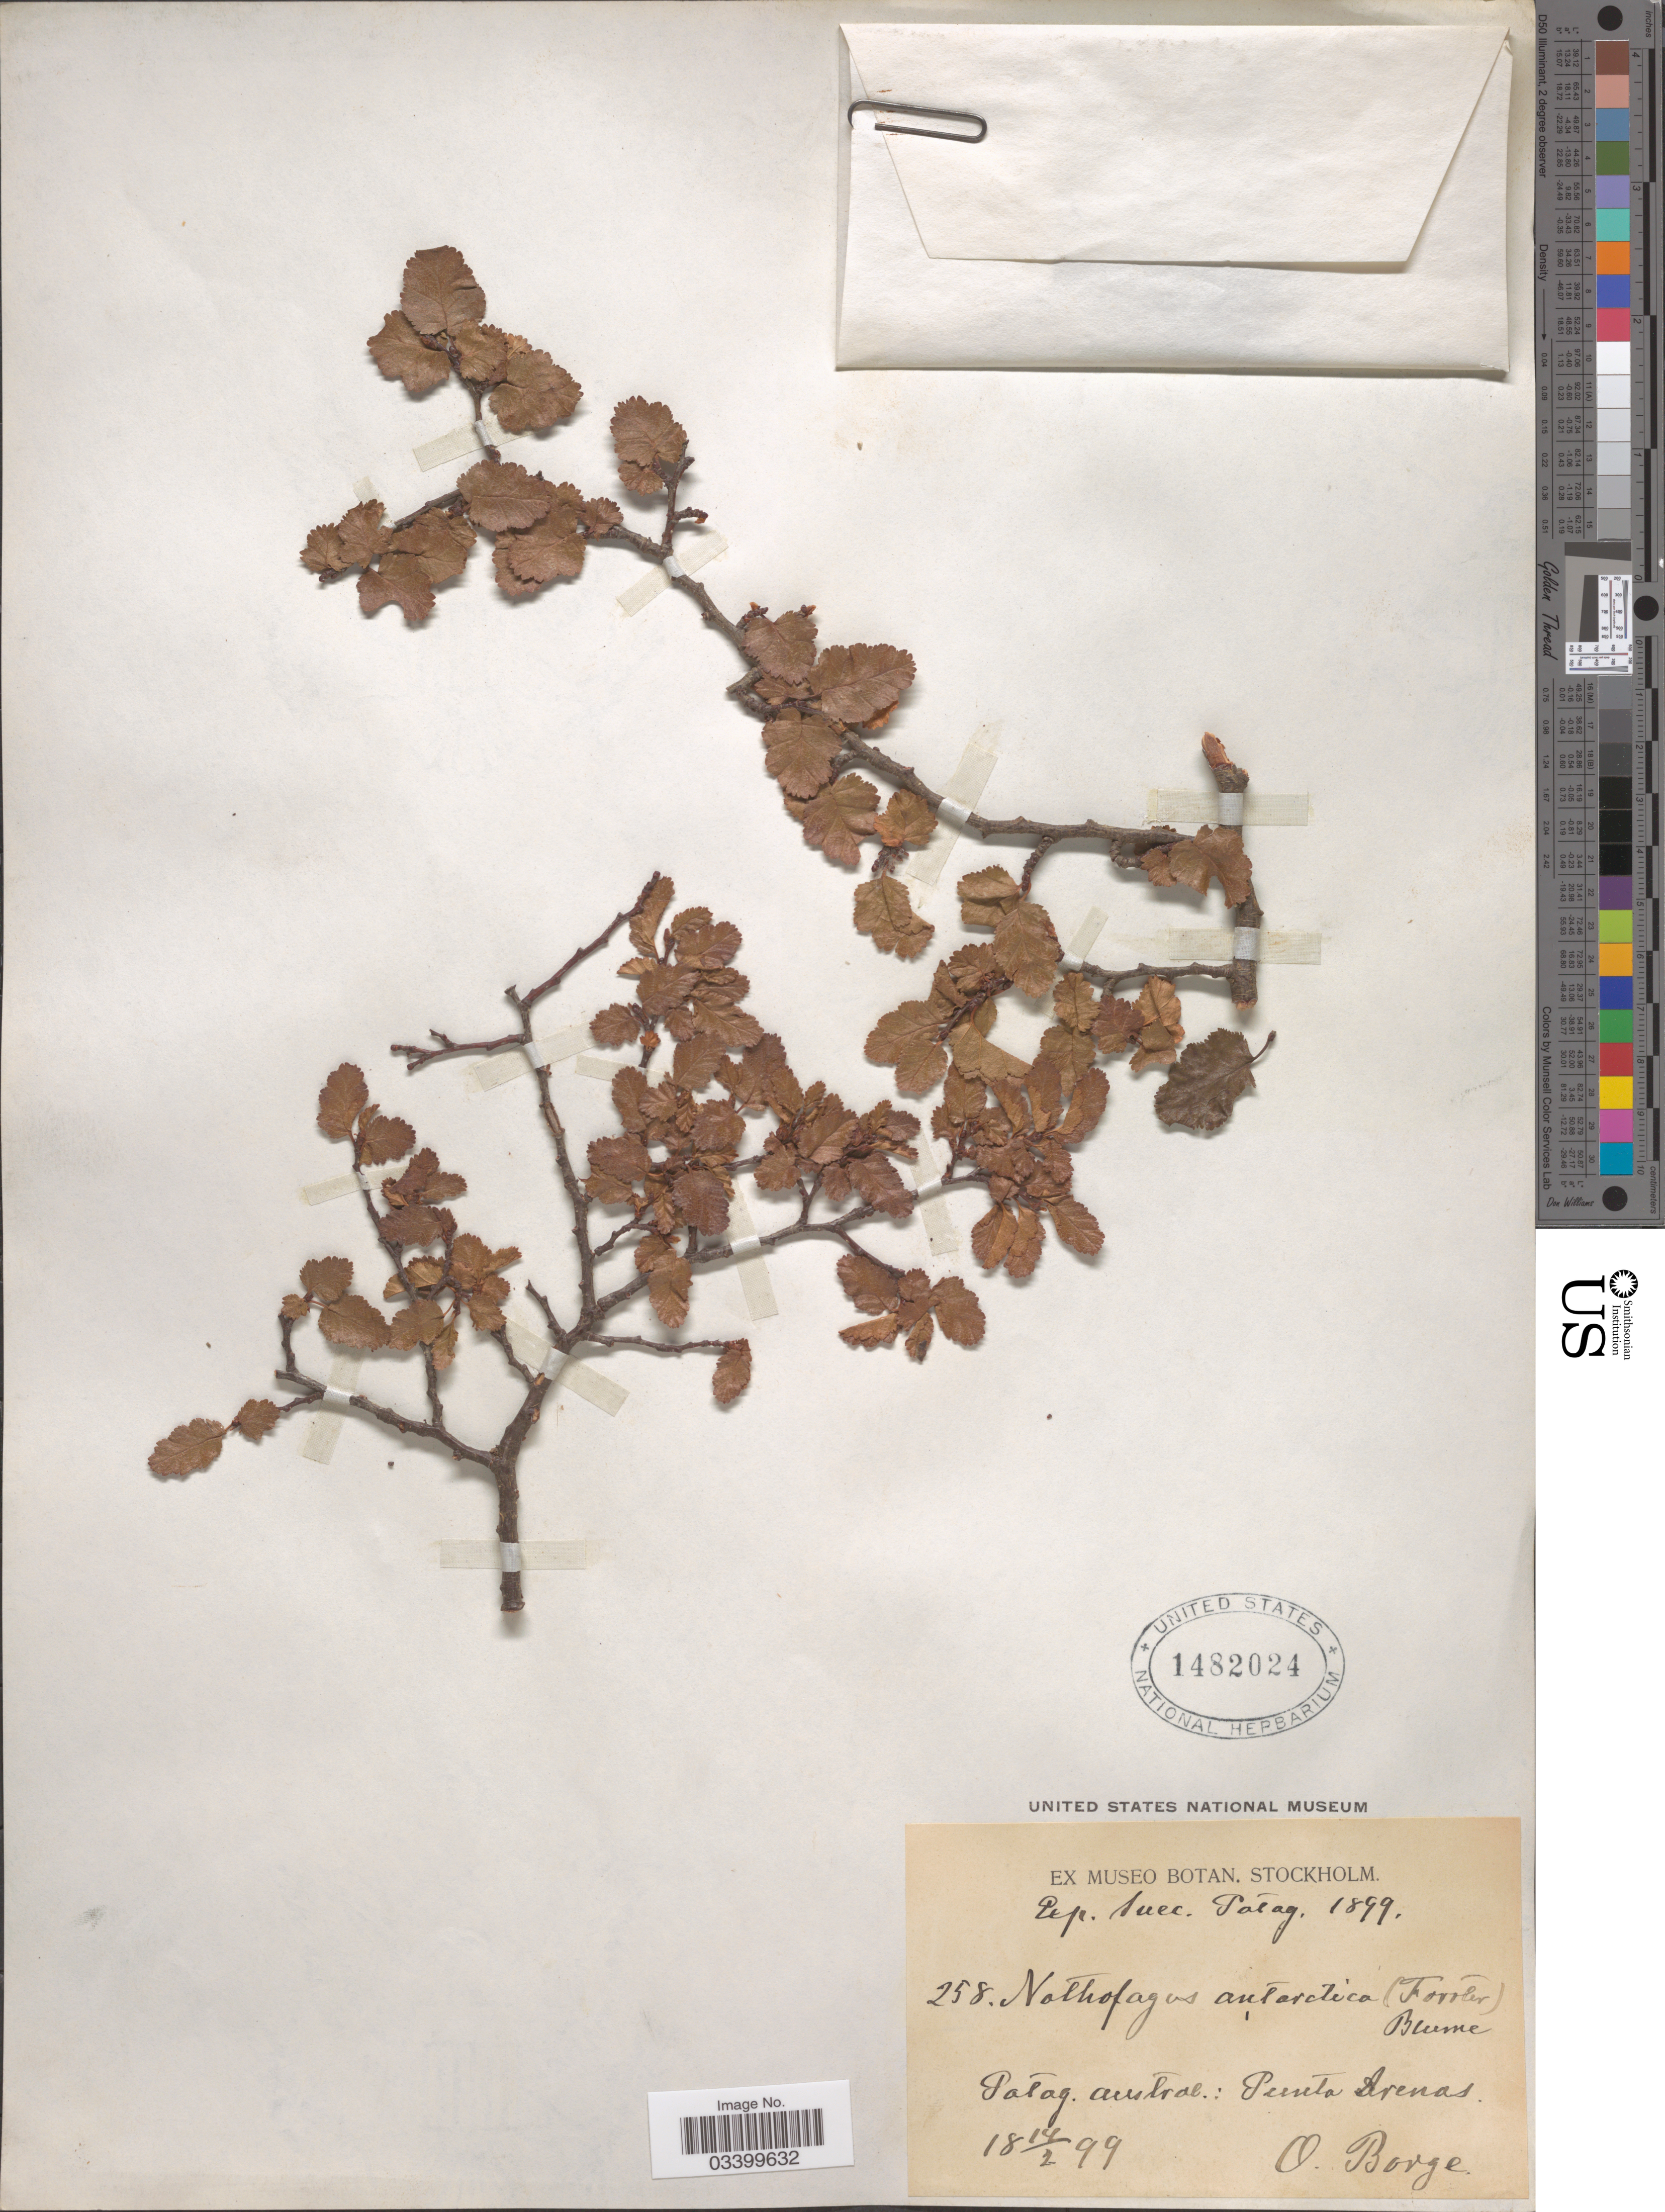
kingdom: Plantae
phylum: Tracheophyta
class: Magnoliopsida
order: Fagales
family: Nothofagaceae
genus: Nothofagus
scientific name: Nothofagus antarctica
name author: (G. Forst.) Oerst.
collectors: O. Borge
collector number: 258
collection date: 1899-02-14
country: Chile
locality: Exp. Suec. Patag. Patag. austral.: Punta Arenas.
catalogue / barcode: US 1482024